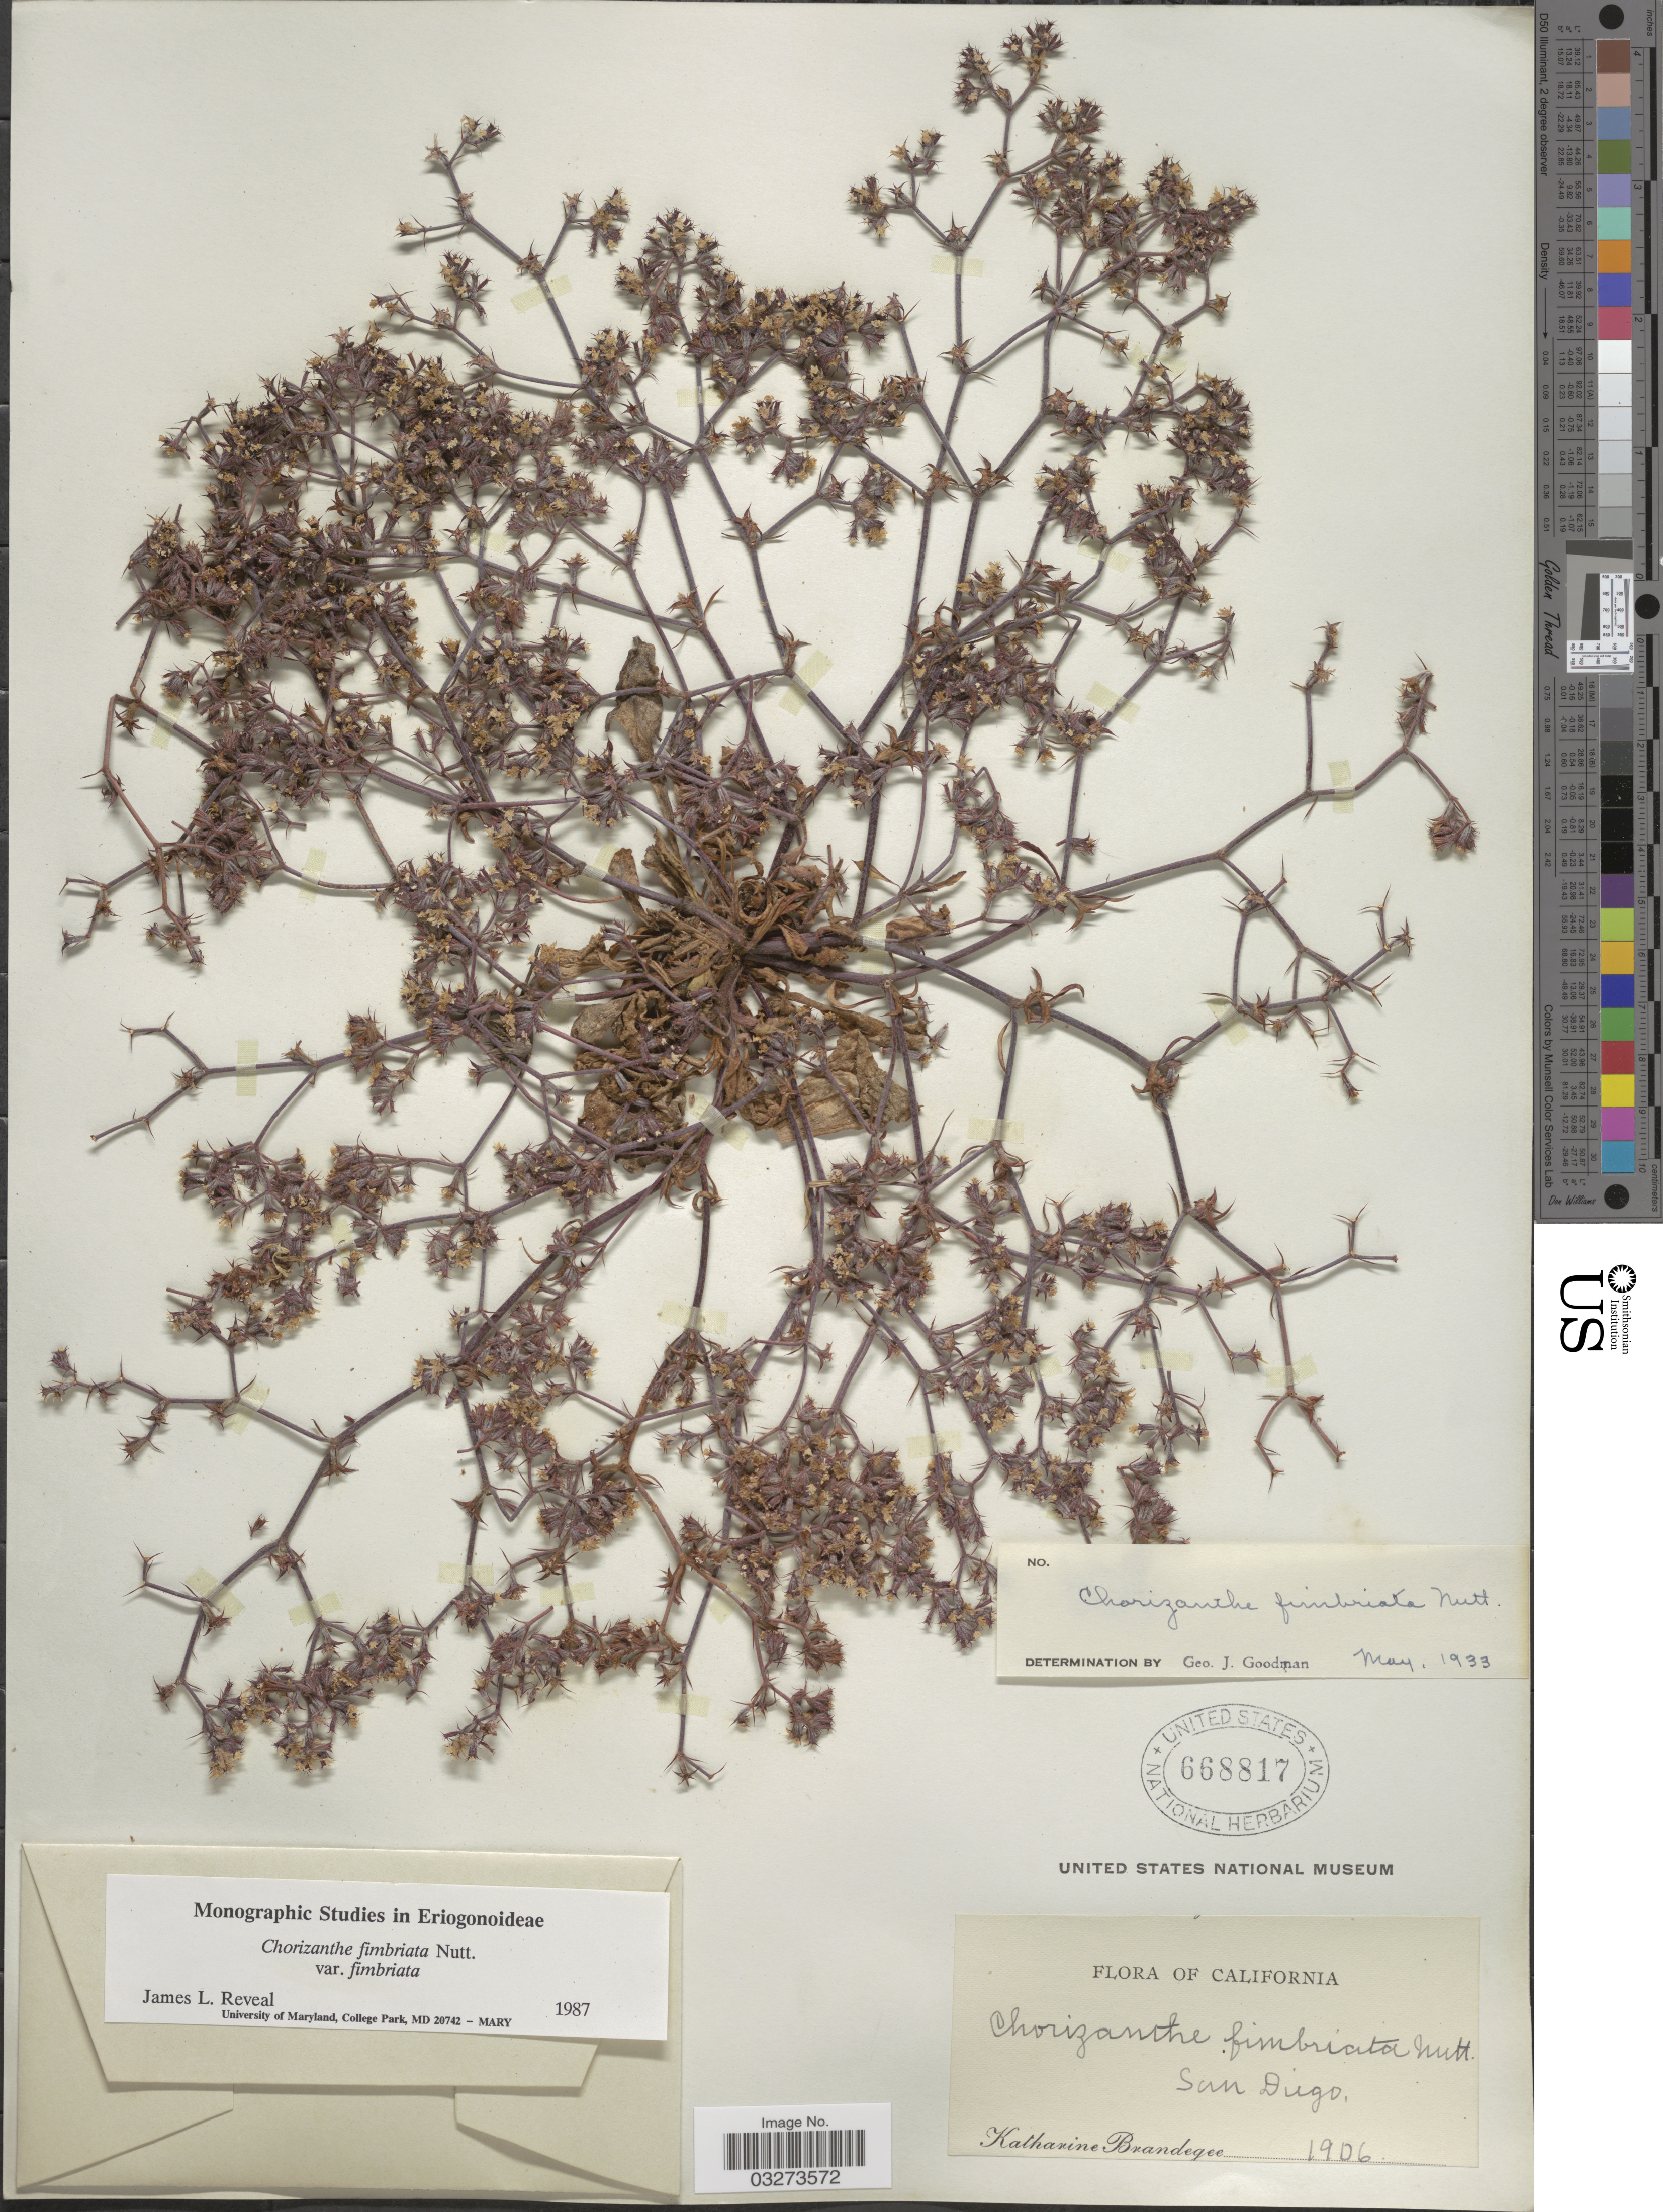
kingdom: Plantae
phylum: Tracheophyta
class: Magnoliopsida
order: Caryophyllales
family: Polygonaceae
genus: Chorizanthe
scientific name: Chorizanthe fimbriata var. fimbriata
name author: Nutt.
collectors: M. K. Brandegee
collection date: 1906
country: United States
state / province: California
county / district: San Diego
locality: San Diego.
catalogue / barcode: US 668817